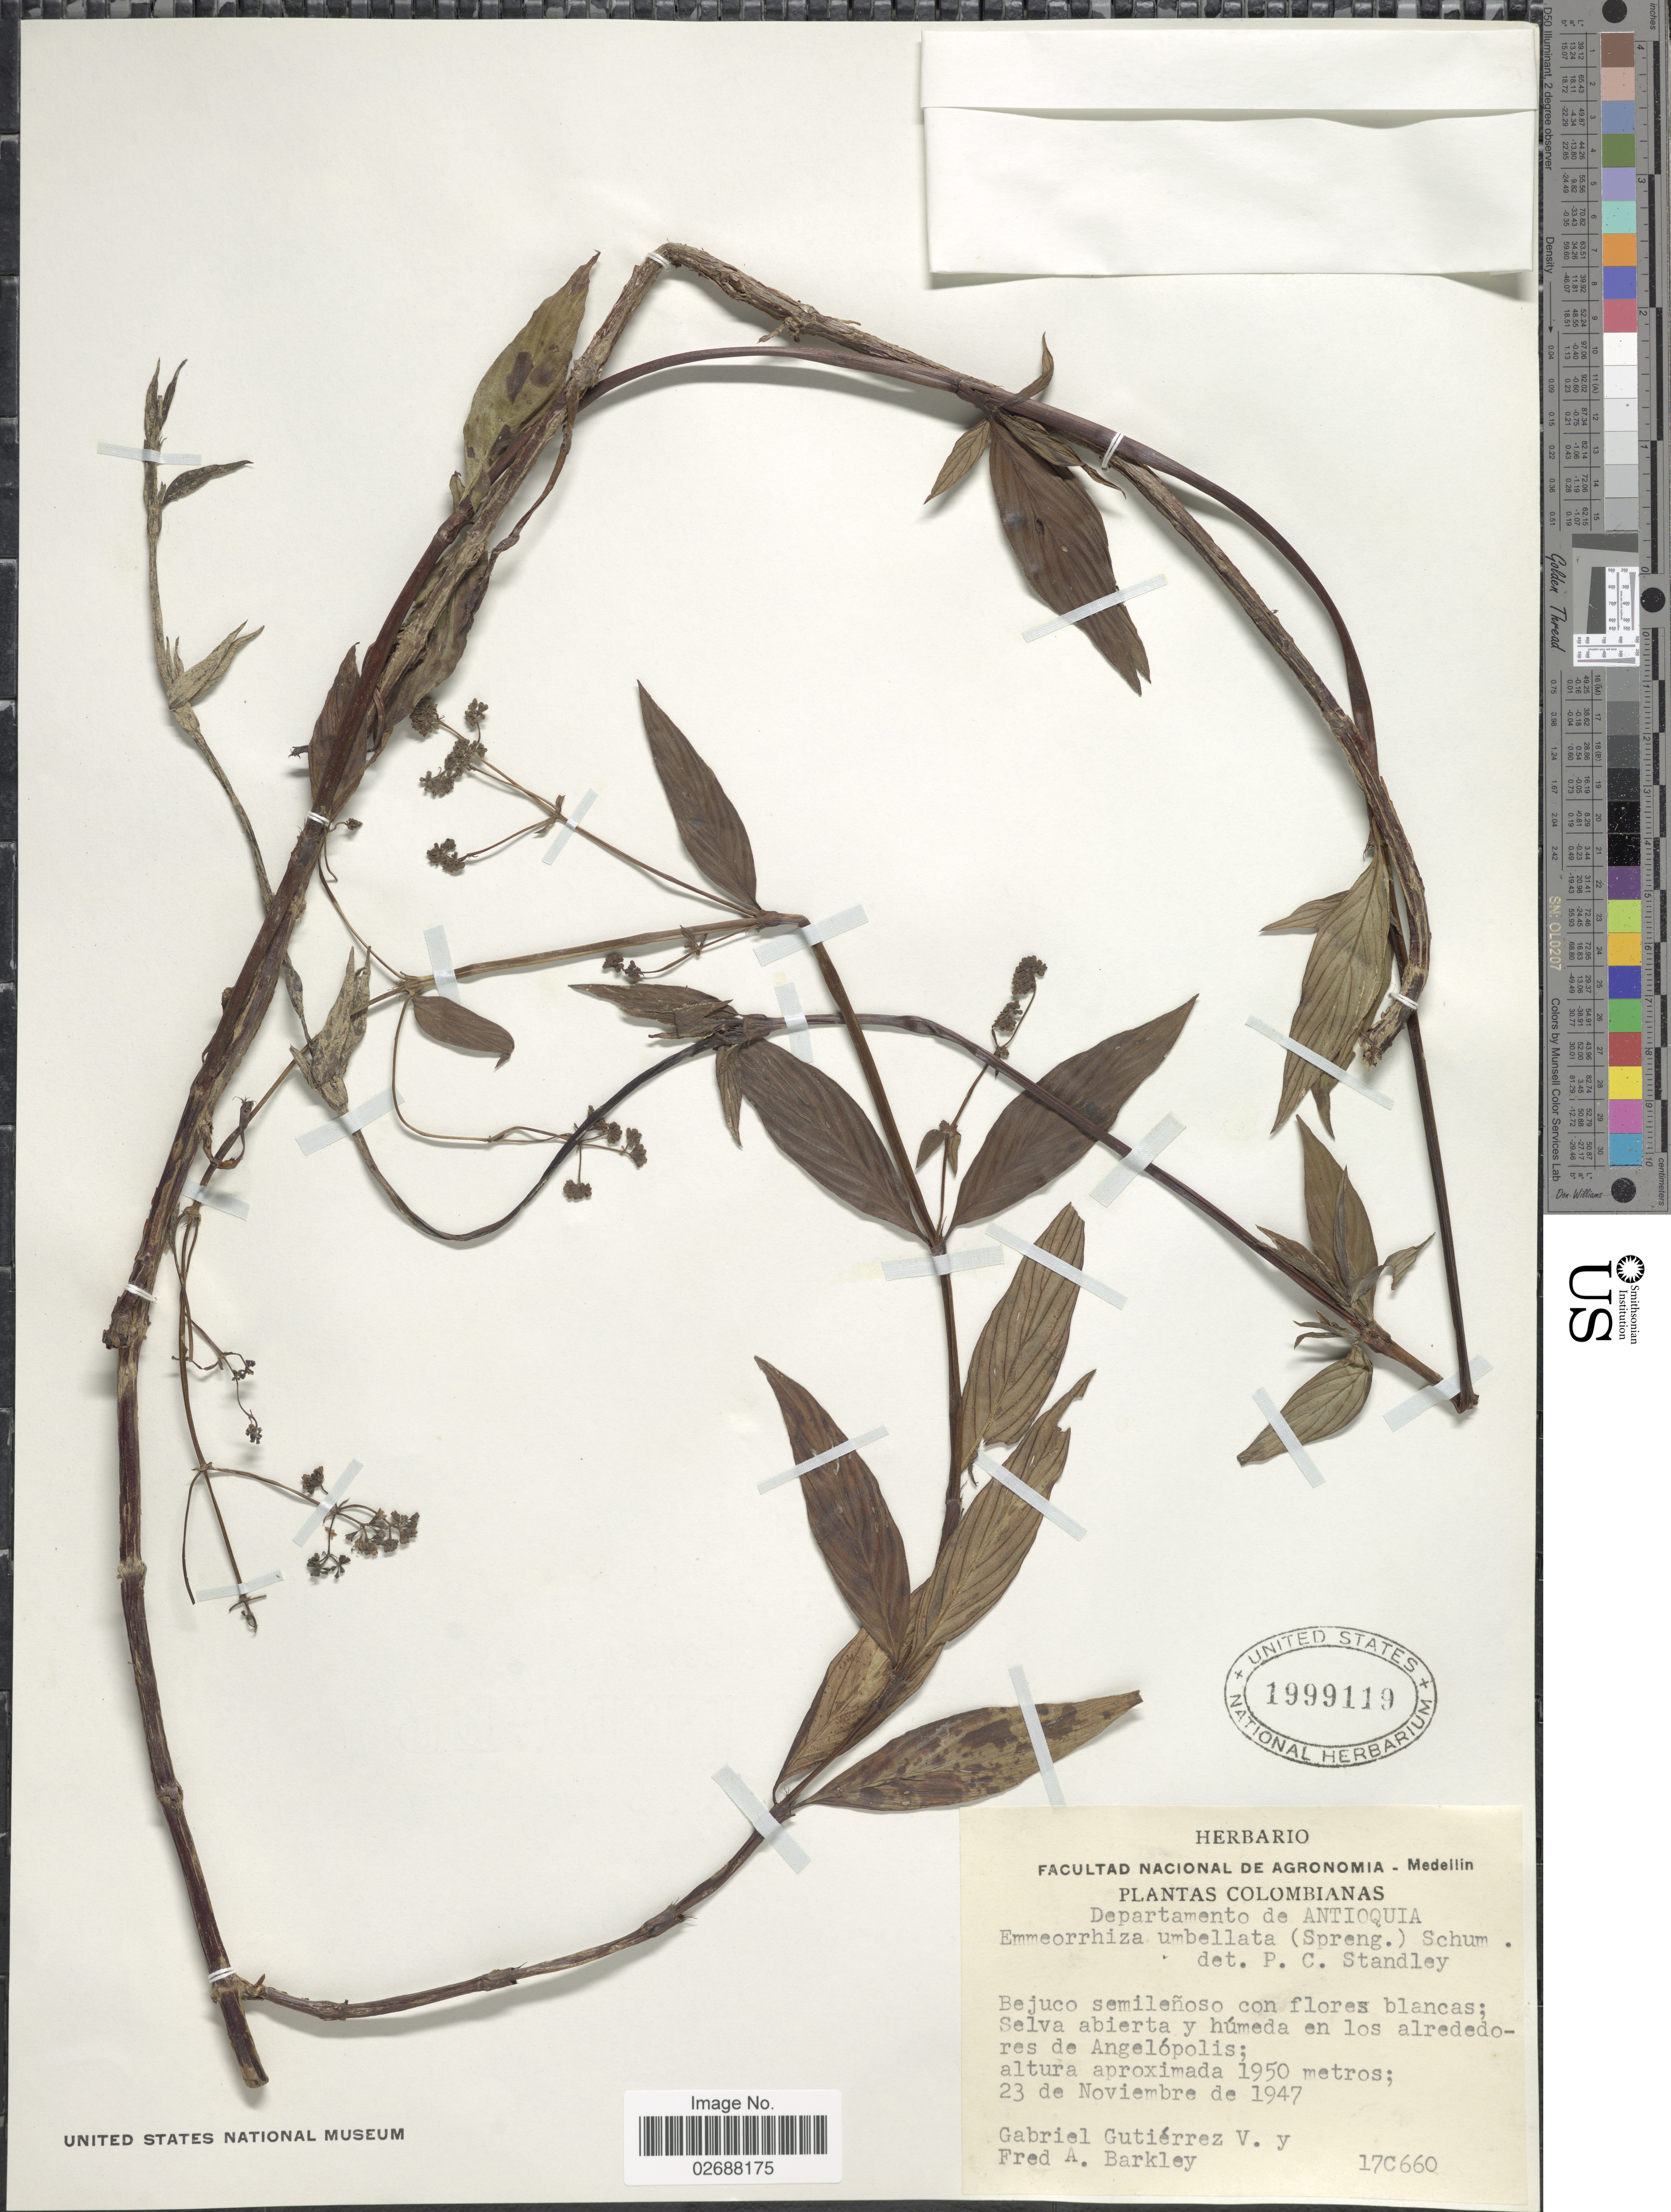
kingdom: Plantae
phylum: Tracheophyta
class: Magnoliopsida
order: Gentianales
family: Rubiaceae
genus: Emmeorhiza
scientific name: Emmeorhiza umbellata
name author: (Spreng.) K. Schum.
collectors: G. Guttierez V. & F. A. Barkley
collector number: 17C660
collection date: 1947-11-23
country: Colombia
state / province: Antioquia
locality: En los alredores de Angelopolis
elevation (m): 1950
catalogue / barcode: US 1999119